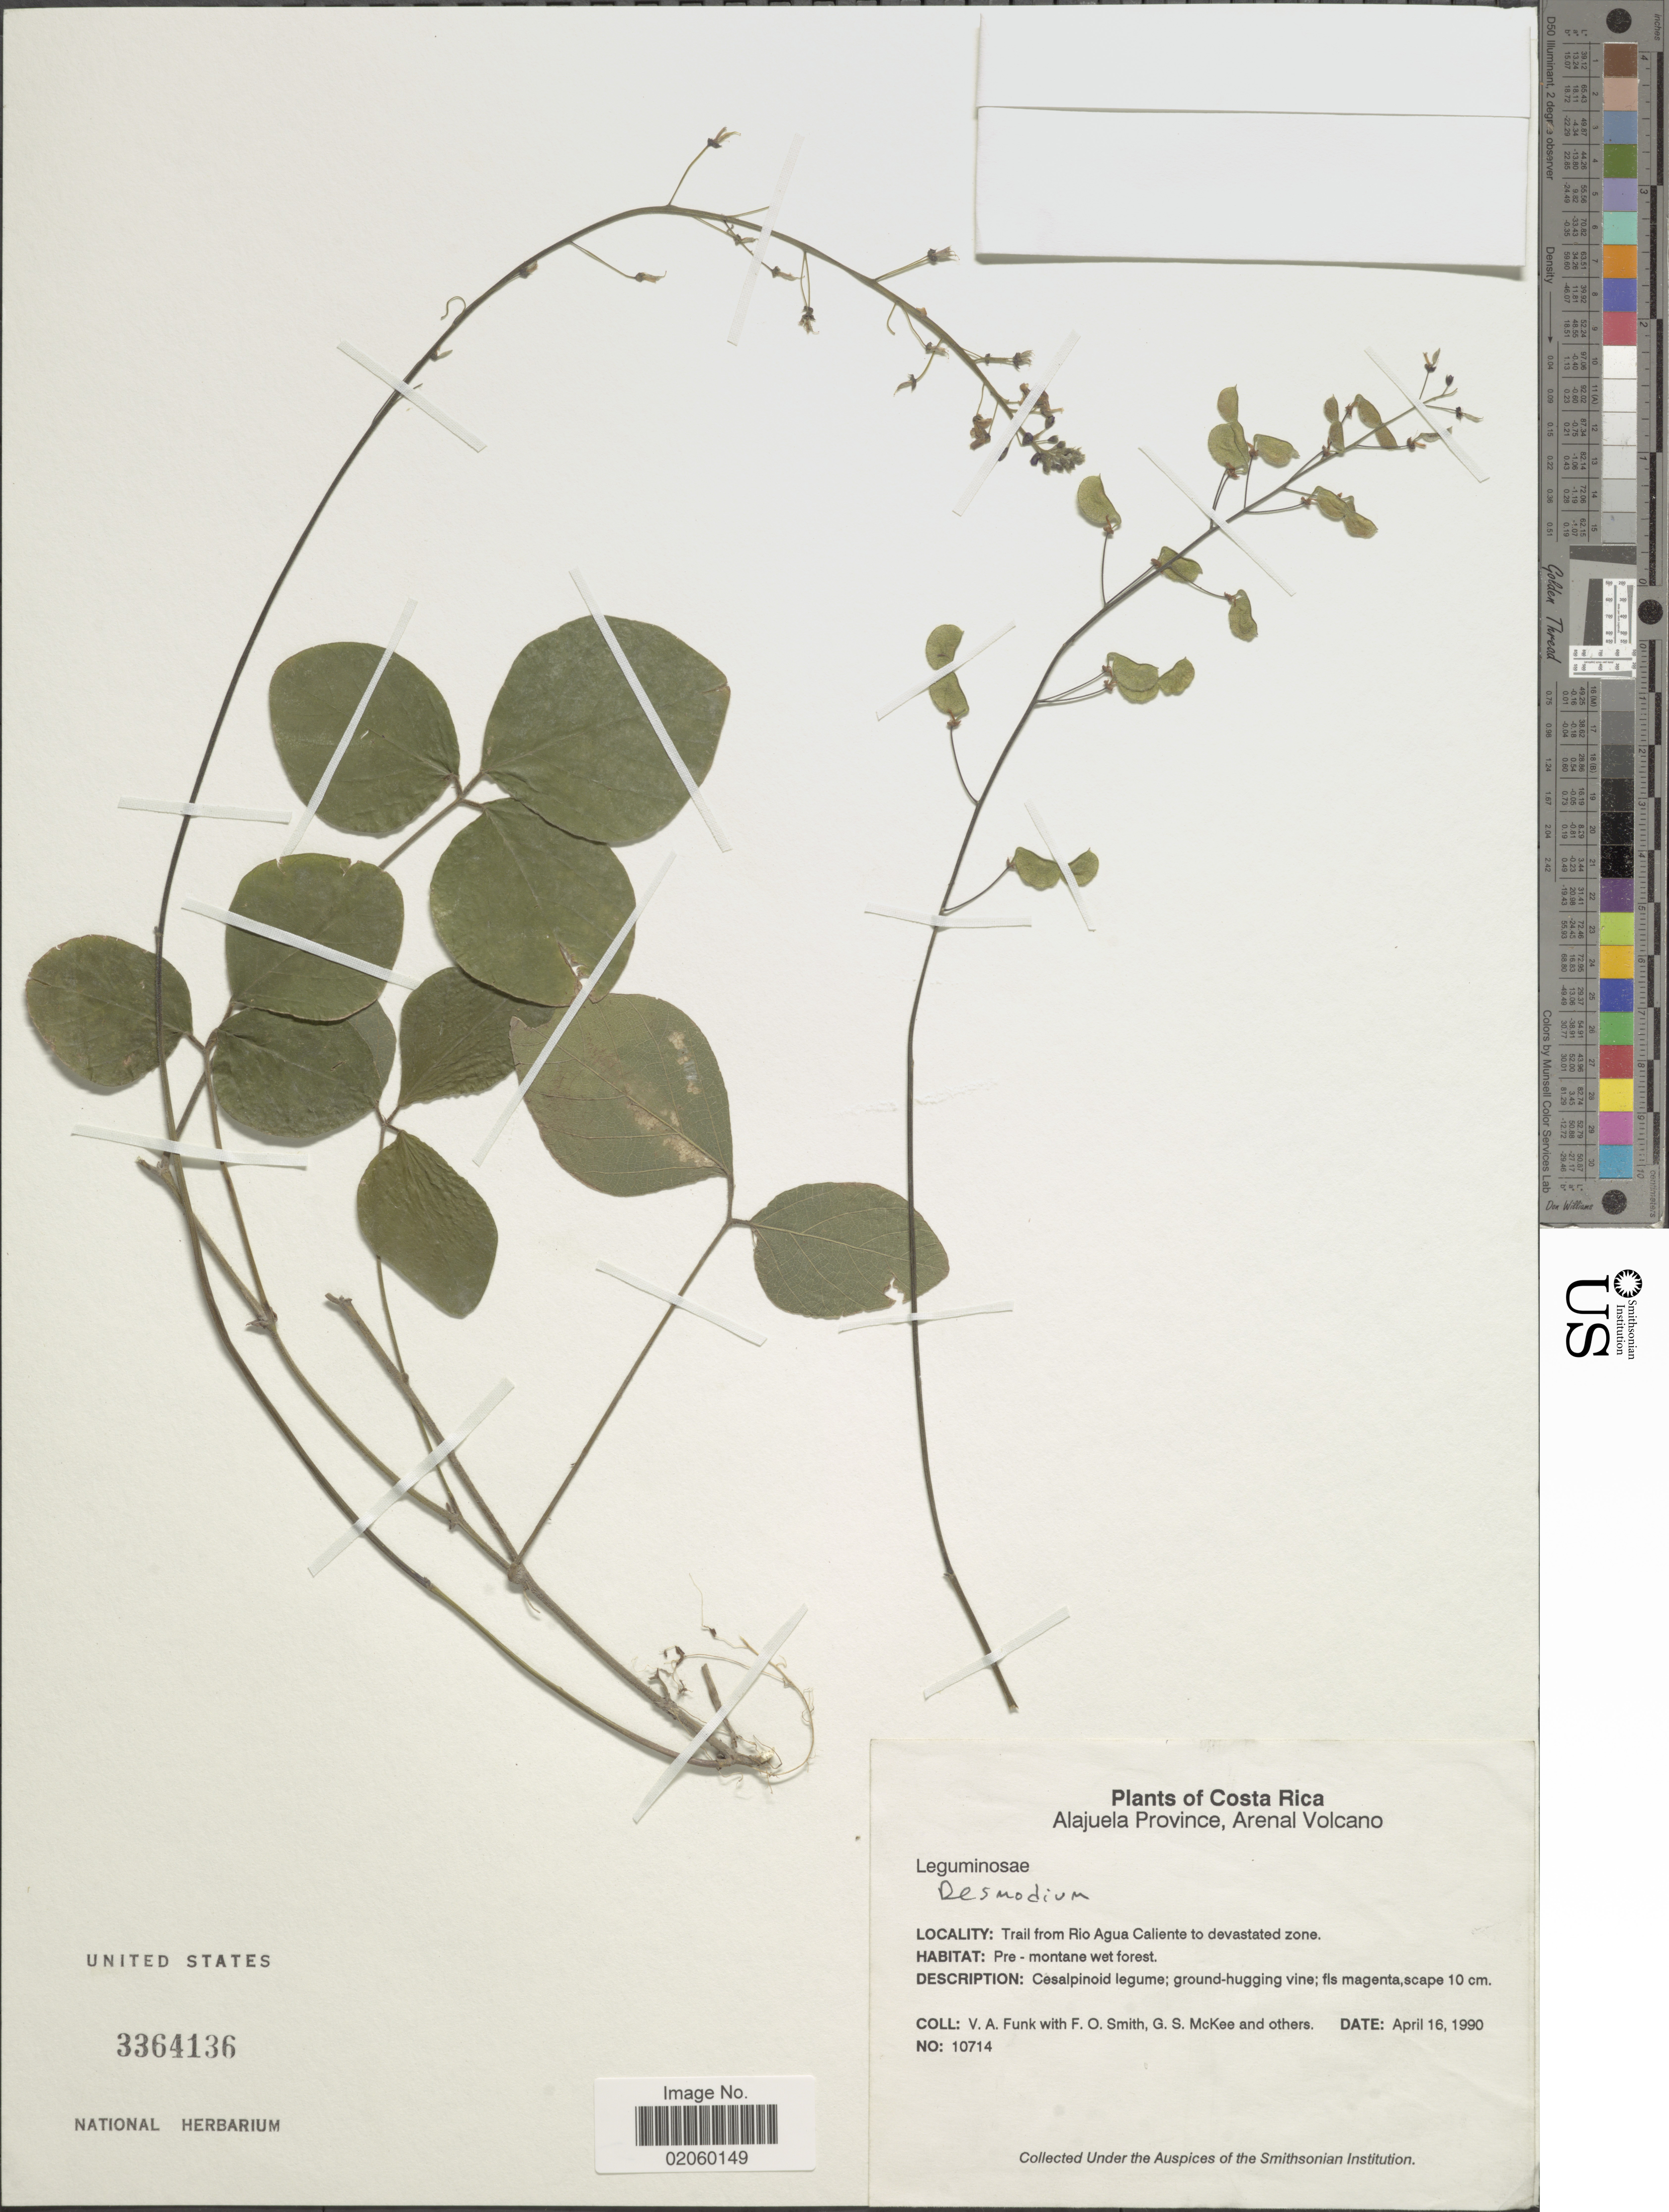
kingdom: Plantae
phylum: Tracheophyta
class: Magnoliopsida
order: Fabales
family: Fabaceae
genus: Desmodium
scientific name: Desmodium sp.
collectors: V. Funk, F. Smith, G. S. McKee & et al.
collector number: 10714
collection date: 1990-04-16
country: Costa Rica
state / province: Alajuela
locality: Arenal Volcano, Trail from Rio Agua Caliente to devastated zone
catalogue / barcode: US 3364136